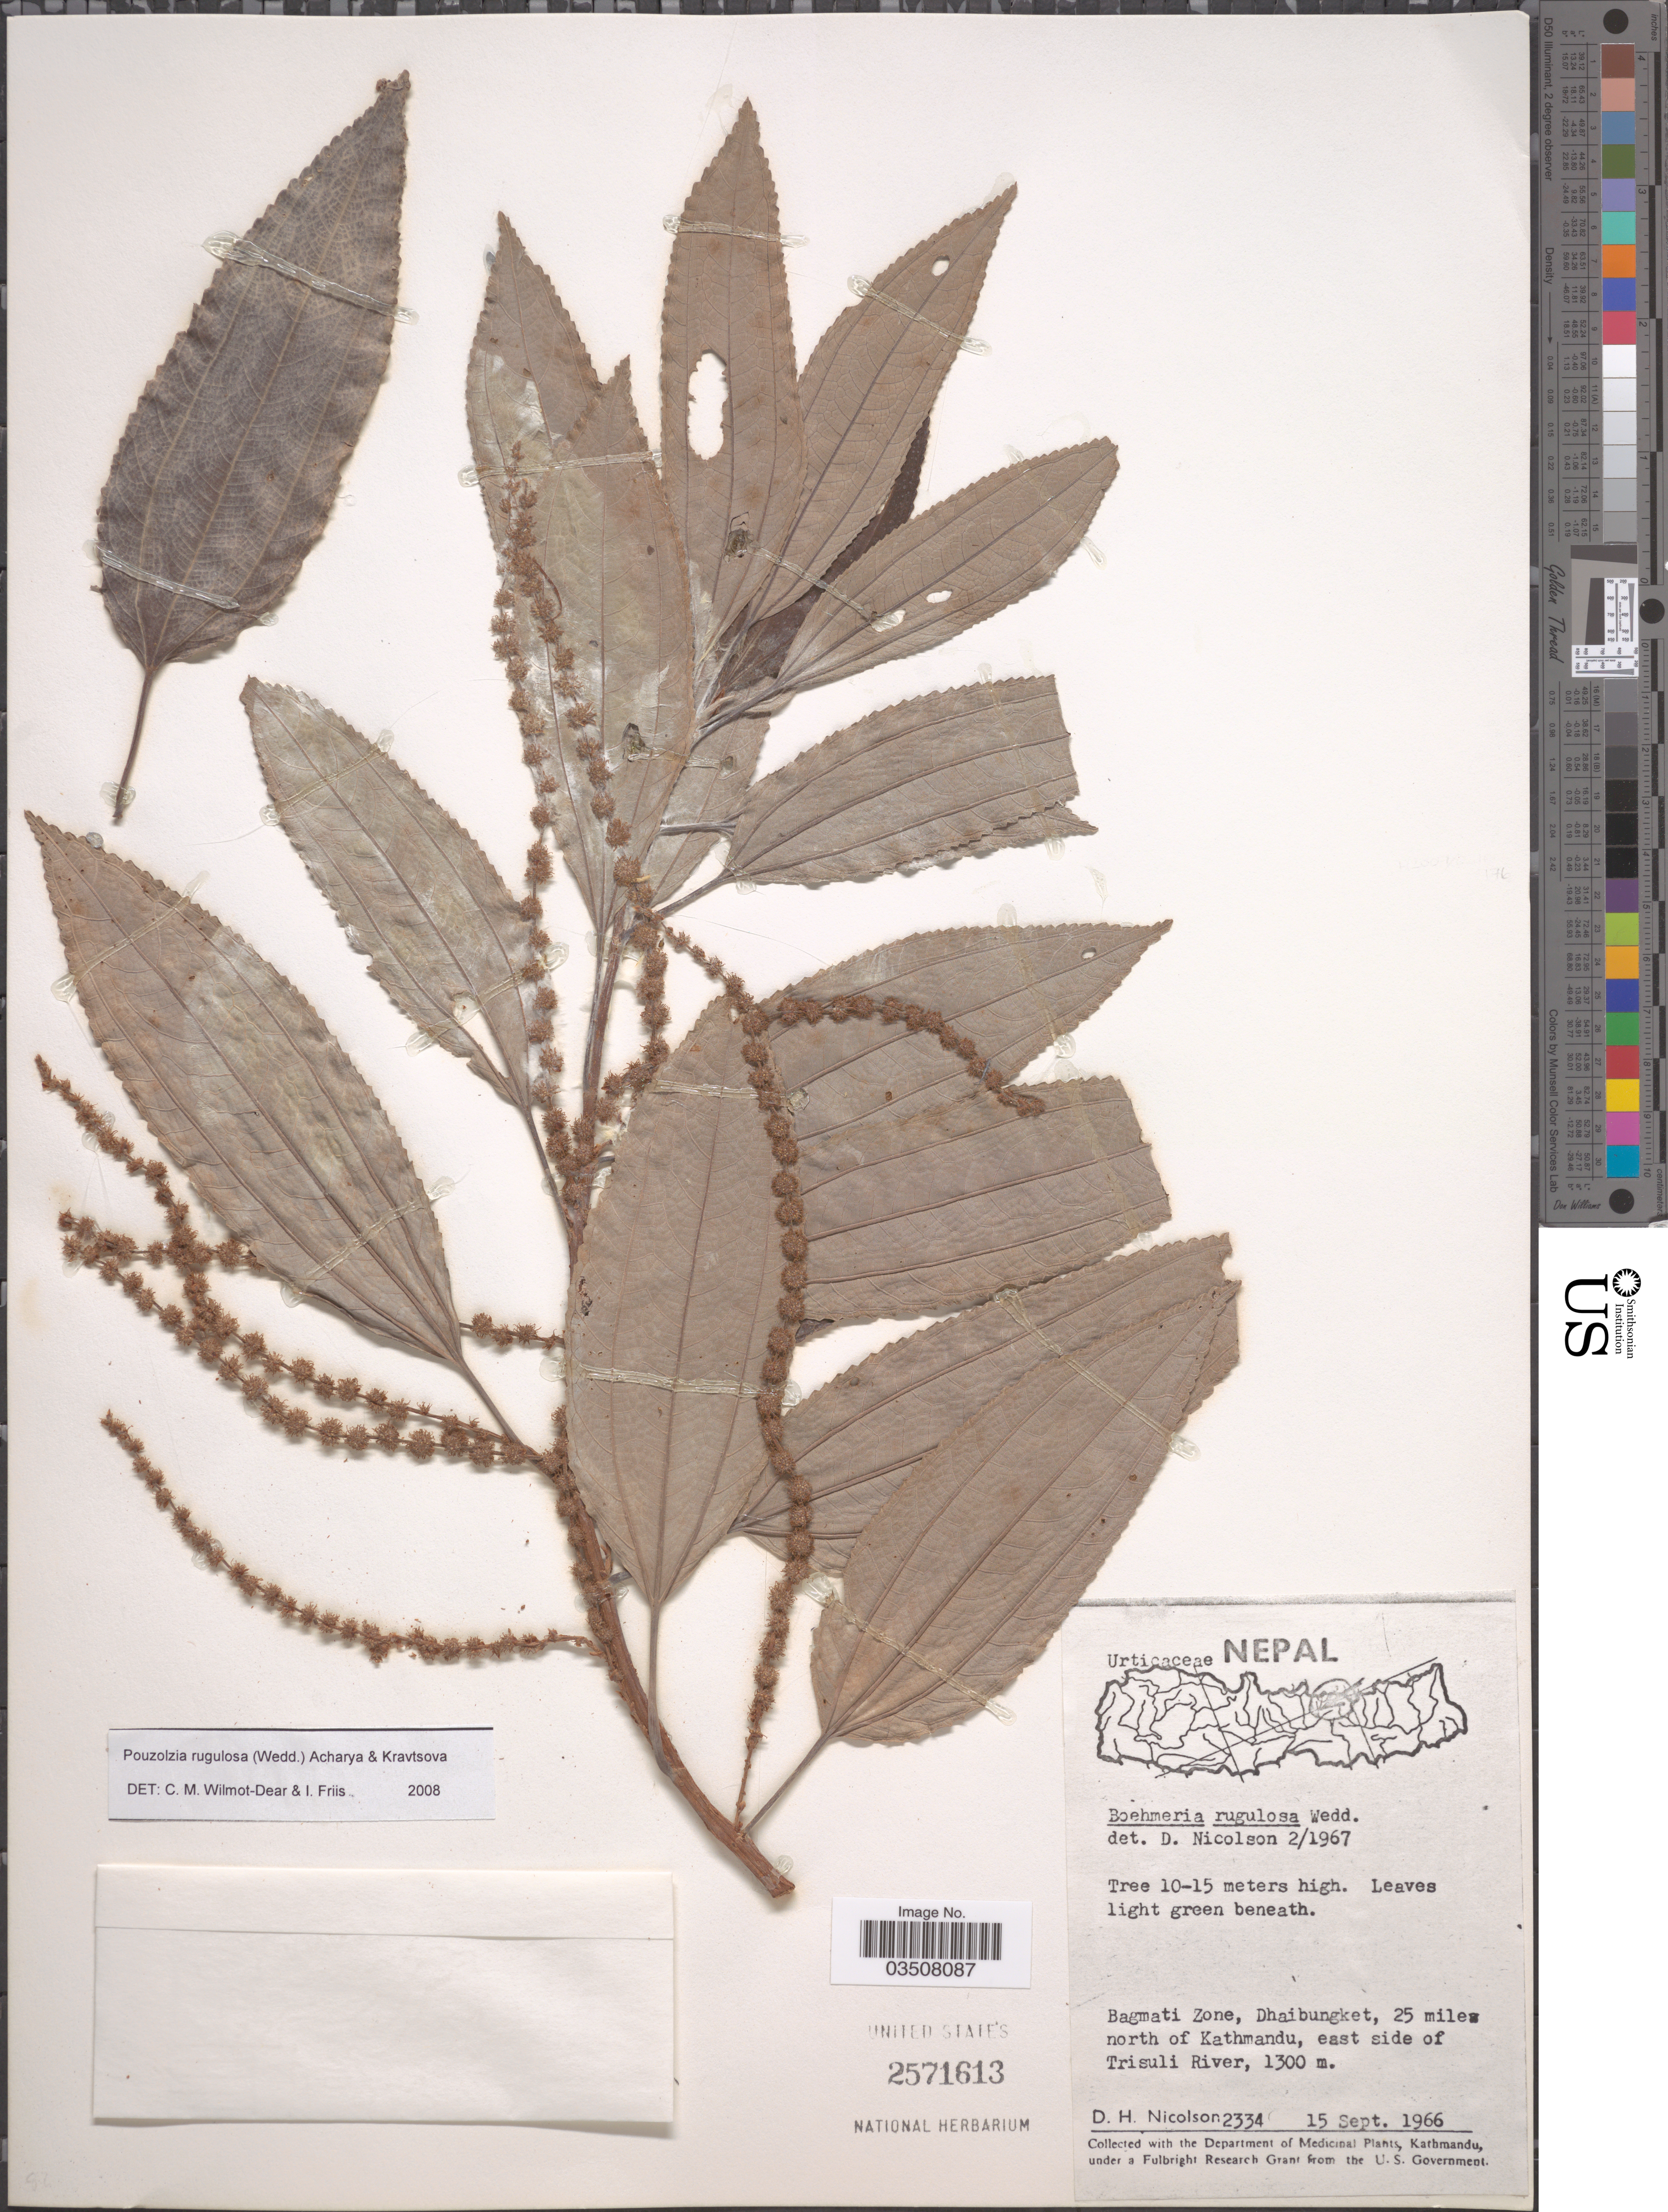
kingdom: Plantae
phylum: Tracheophyta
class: Magnoliopsida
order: Rosales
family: Urticaceae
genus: Boehmeria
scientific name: Boehmeria rugulosa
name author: Wedd.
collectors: D. H. Nicolson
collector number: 2334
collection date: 1966-09-15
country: Nepal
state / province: Bagmati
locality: Bagmati Zone, Dhaibungket, 25 miles north of Kathmandu, east side of Trisuli River.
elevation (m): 1300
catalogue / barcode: US 2571613